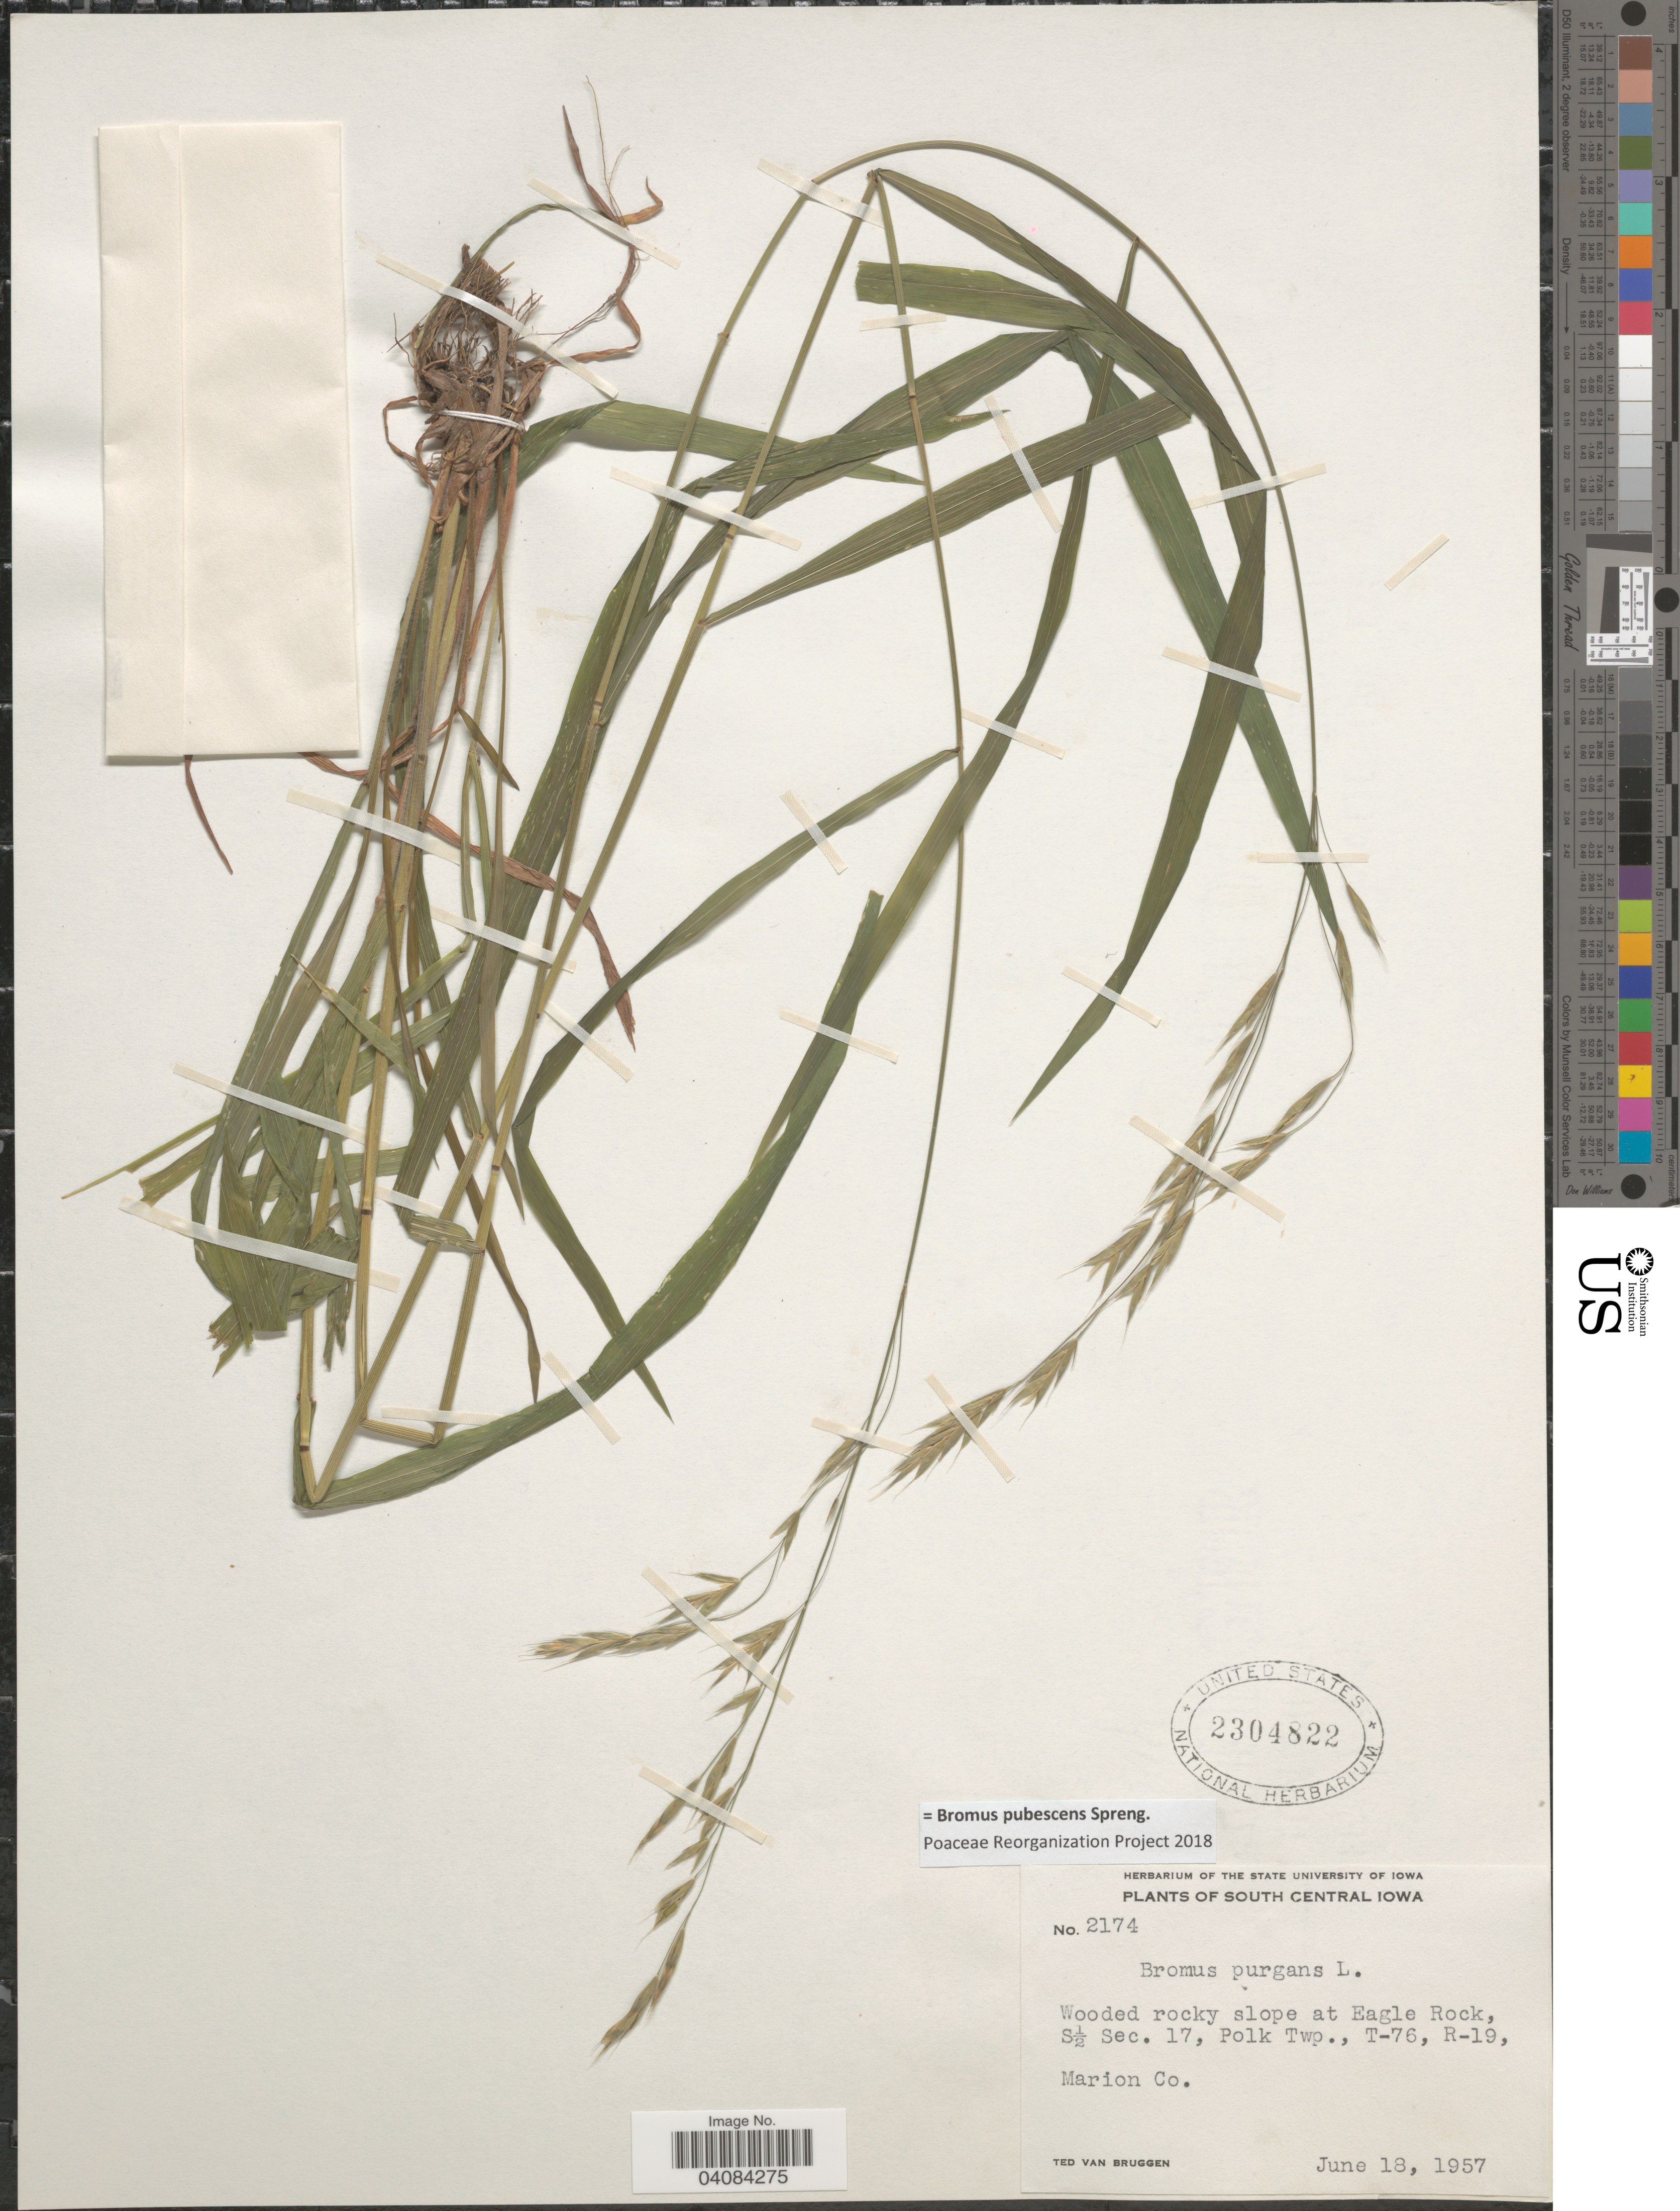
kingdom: Plantae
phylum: Tracheophyta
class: Liliopsida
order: Poales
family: Poaceae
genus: Bromus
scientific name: Bromus pubescens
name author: Muhl. ex Willd.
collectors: T. van Bruggen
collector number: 2174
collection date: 1957-06-18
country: United States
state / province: Iowa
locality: South Central Iowa. Wooded rocky slope at Eagle Rock, S½ Sec. 17, Polk Twp., T-76, R-19, Marion Co.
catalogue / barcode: US 2304822